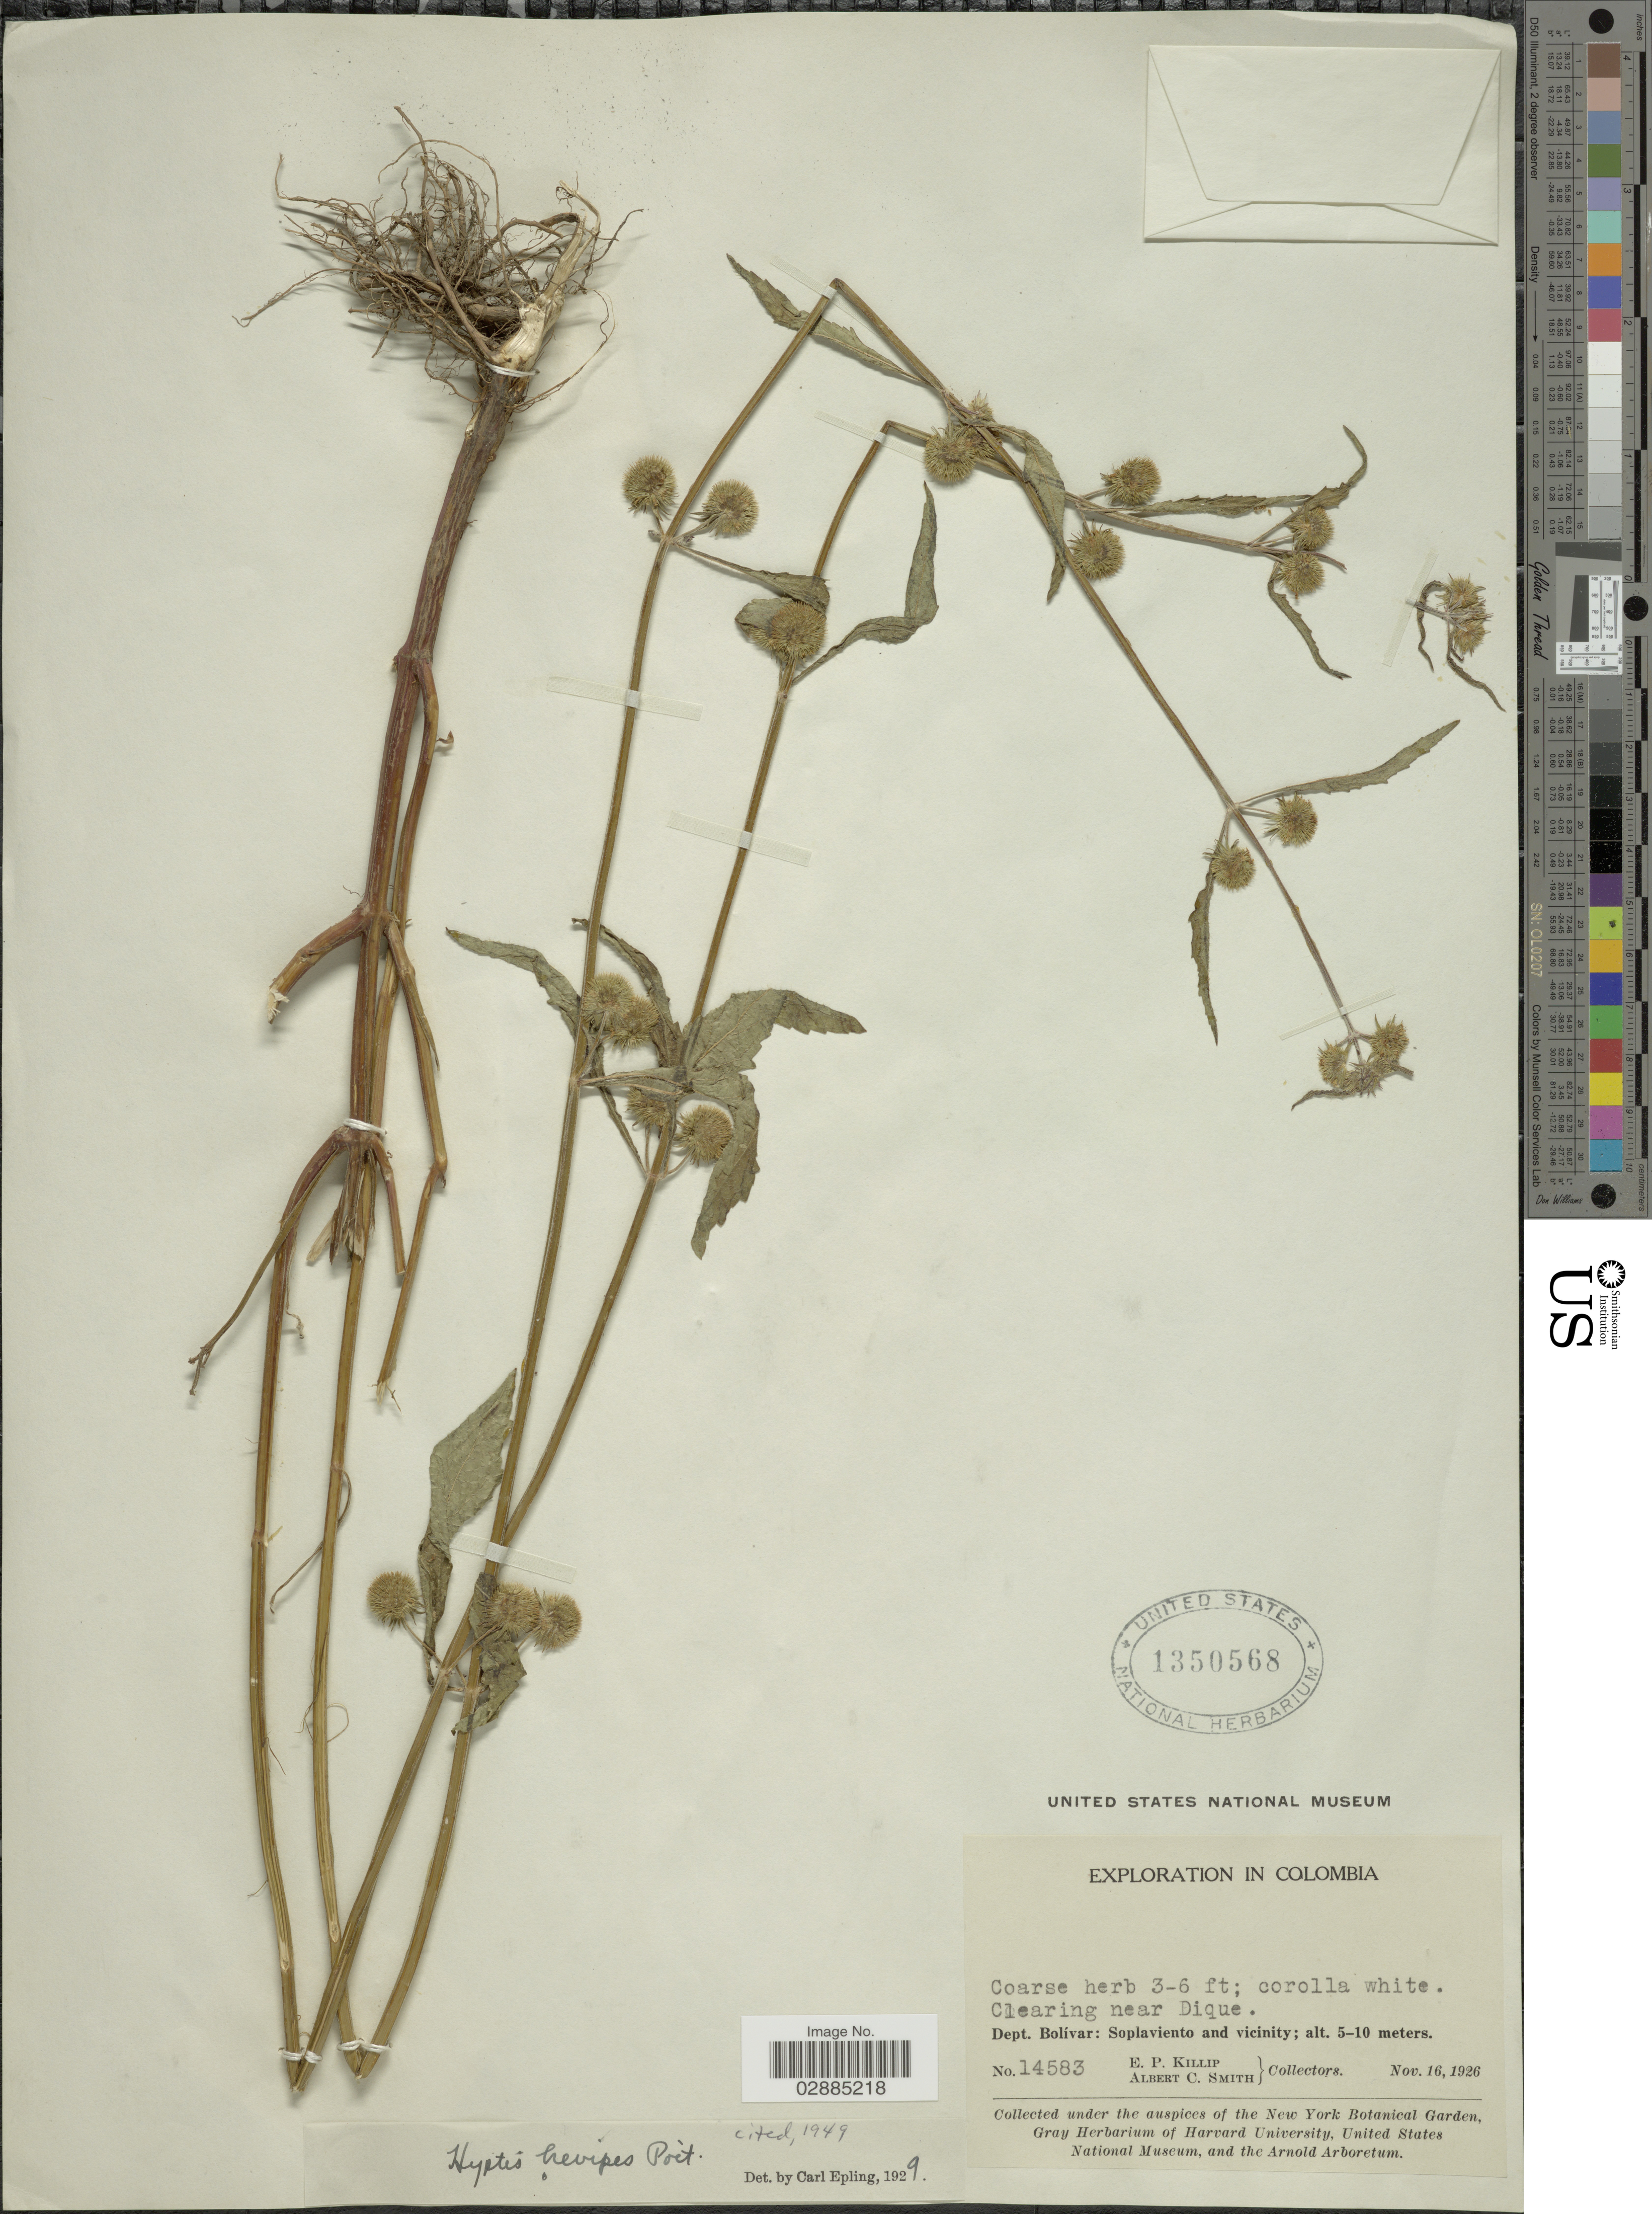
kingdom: Plantae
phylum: Tracheophyta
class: Magnoliopsida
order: Lamiales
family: Lamiaceae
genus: Hyptis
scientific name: Hyptis brevipes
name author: Poit.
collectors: E. P. Killip & A. C. Smith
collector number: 14583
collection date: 1926-11-16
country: Colombia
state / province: Bolívar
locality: Clearing near Dique, Dept. Bolívar, Soplaviento and vicinity.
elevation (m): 5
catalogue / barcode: US 1350568